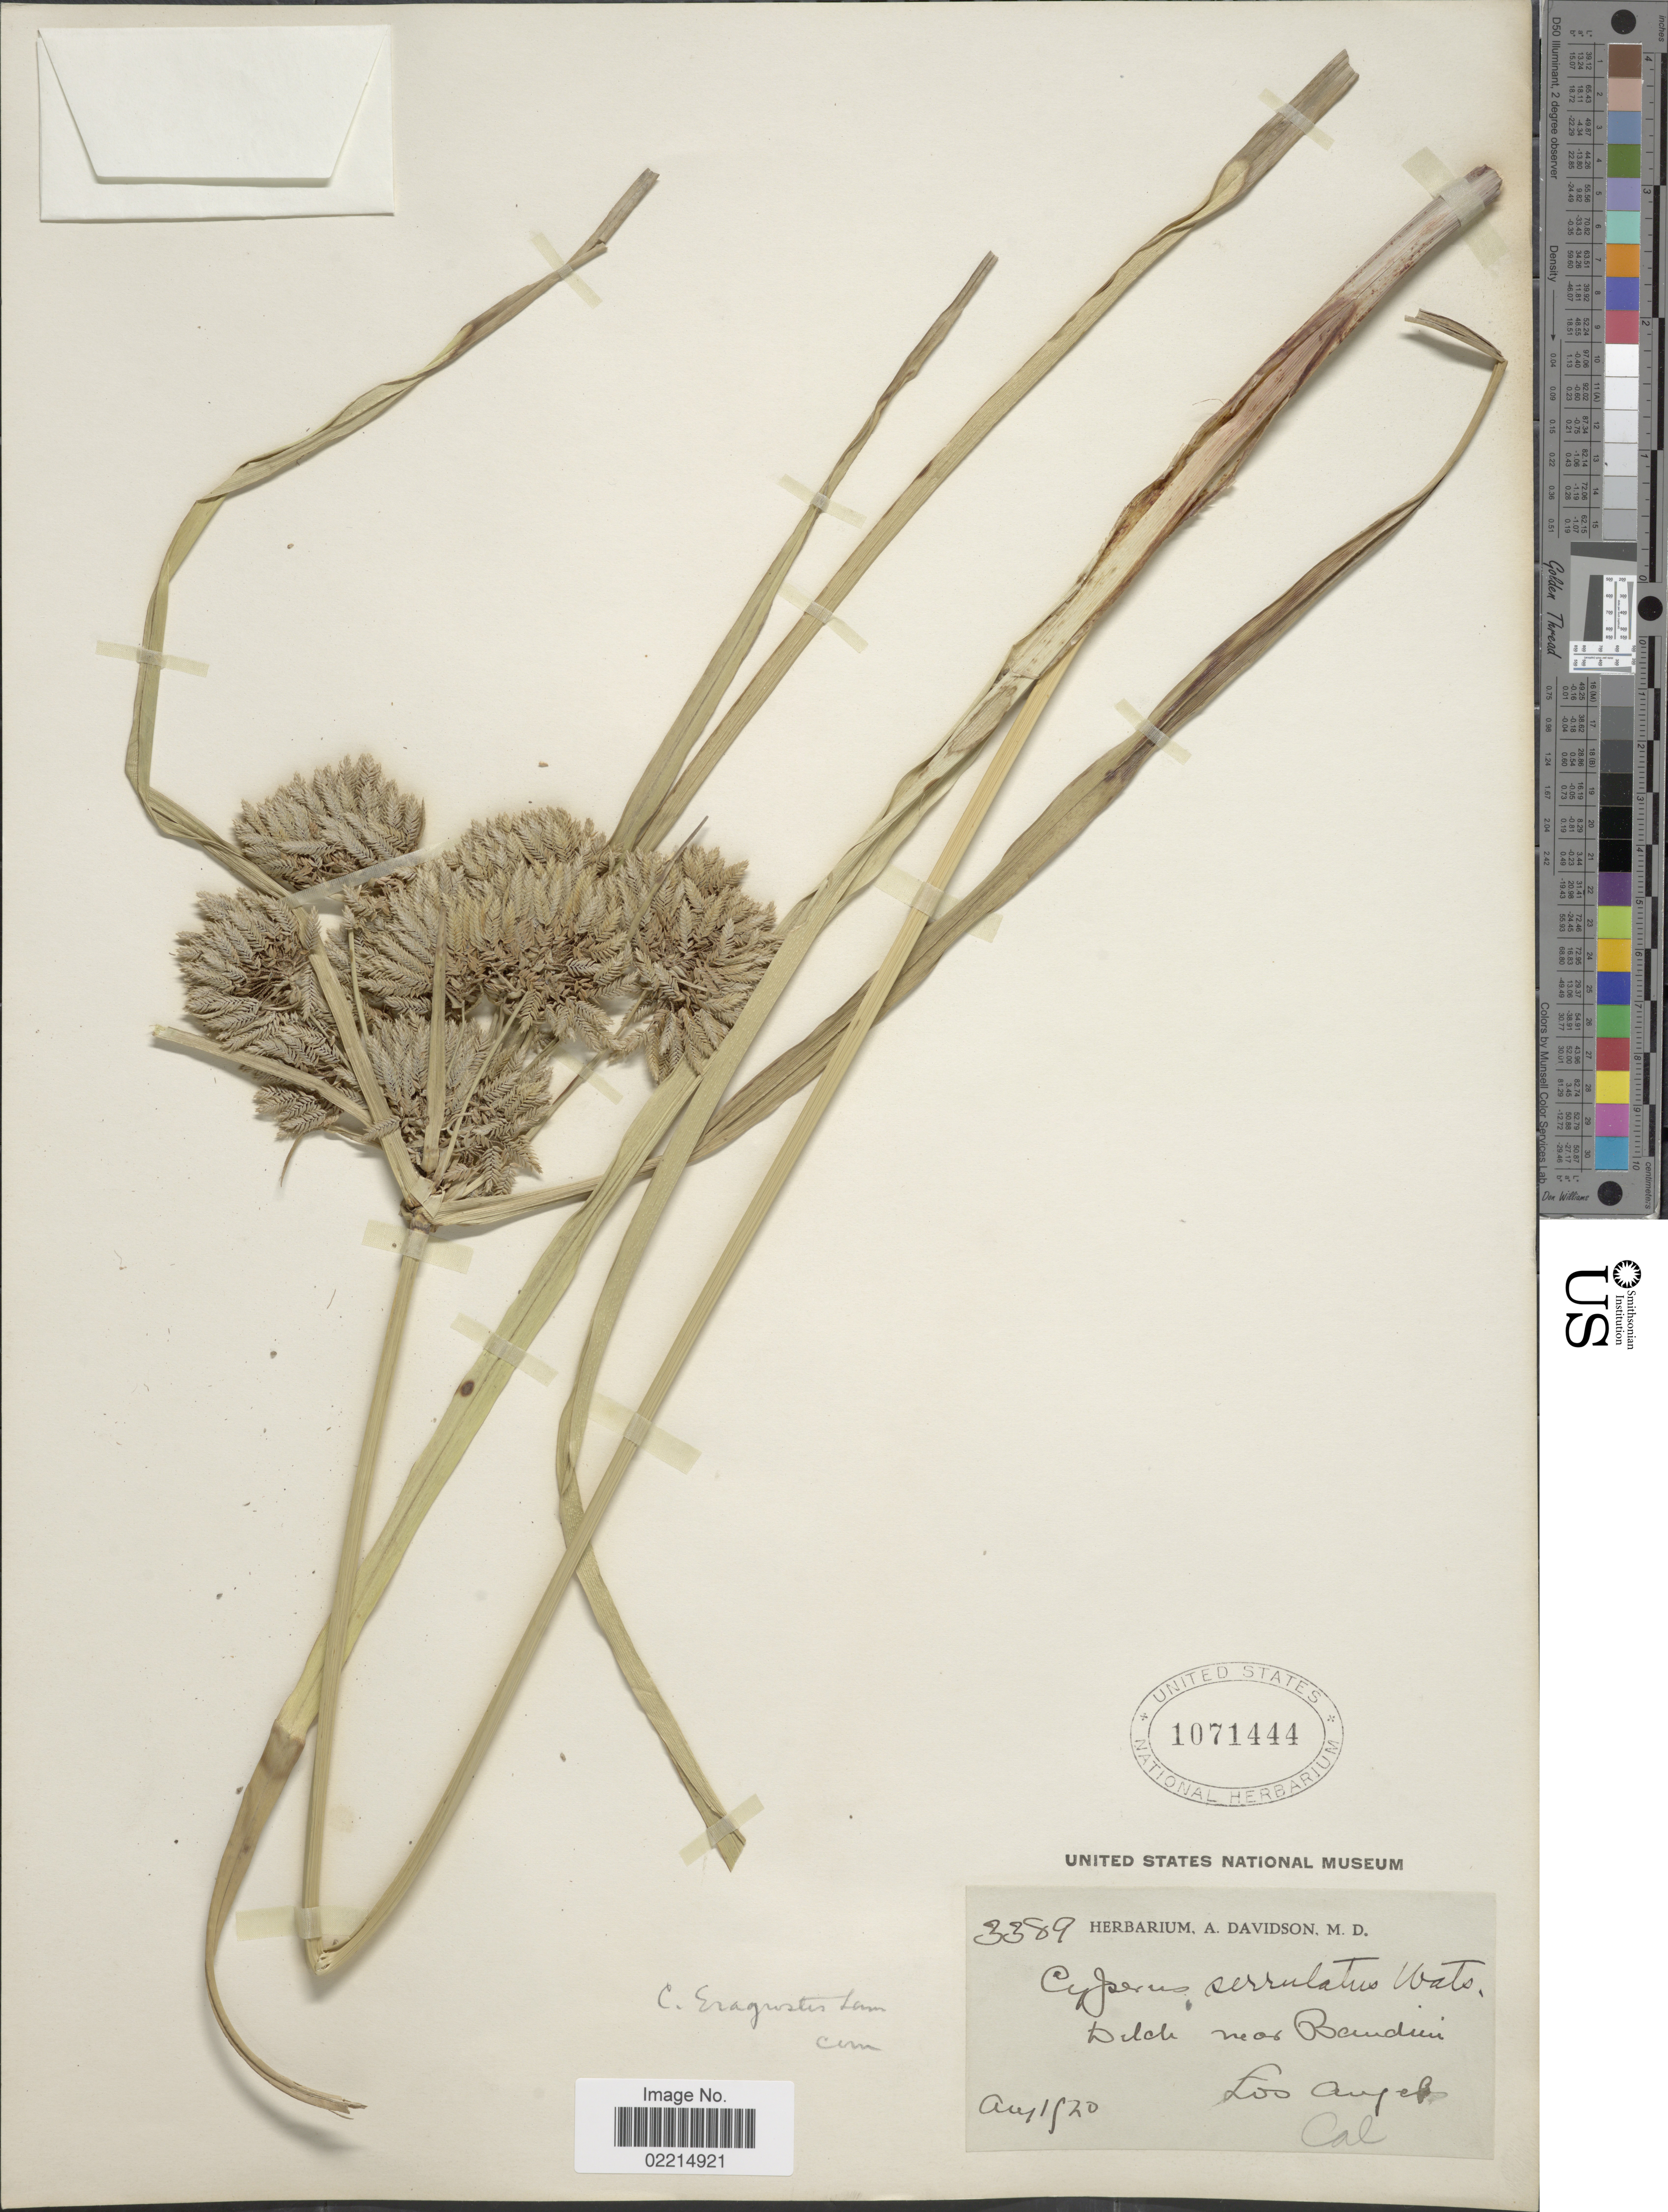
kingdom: Plantae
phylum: Tracheophyta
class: Liliopsida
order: Poales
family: Cyperaceae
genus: Cyperus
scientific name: Cyperus eragrostis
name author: Lam.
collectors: ex herb. A. Davidson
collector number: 3389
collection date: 1920-08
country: United States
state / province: California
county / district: Los Angeles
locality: Los Angeles, Ditch, near Bandini.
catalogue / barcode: US 1071444